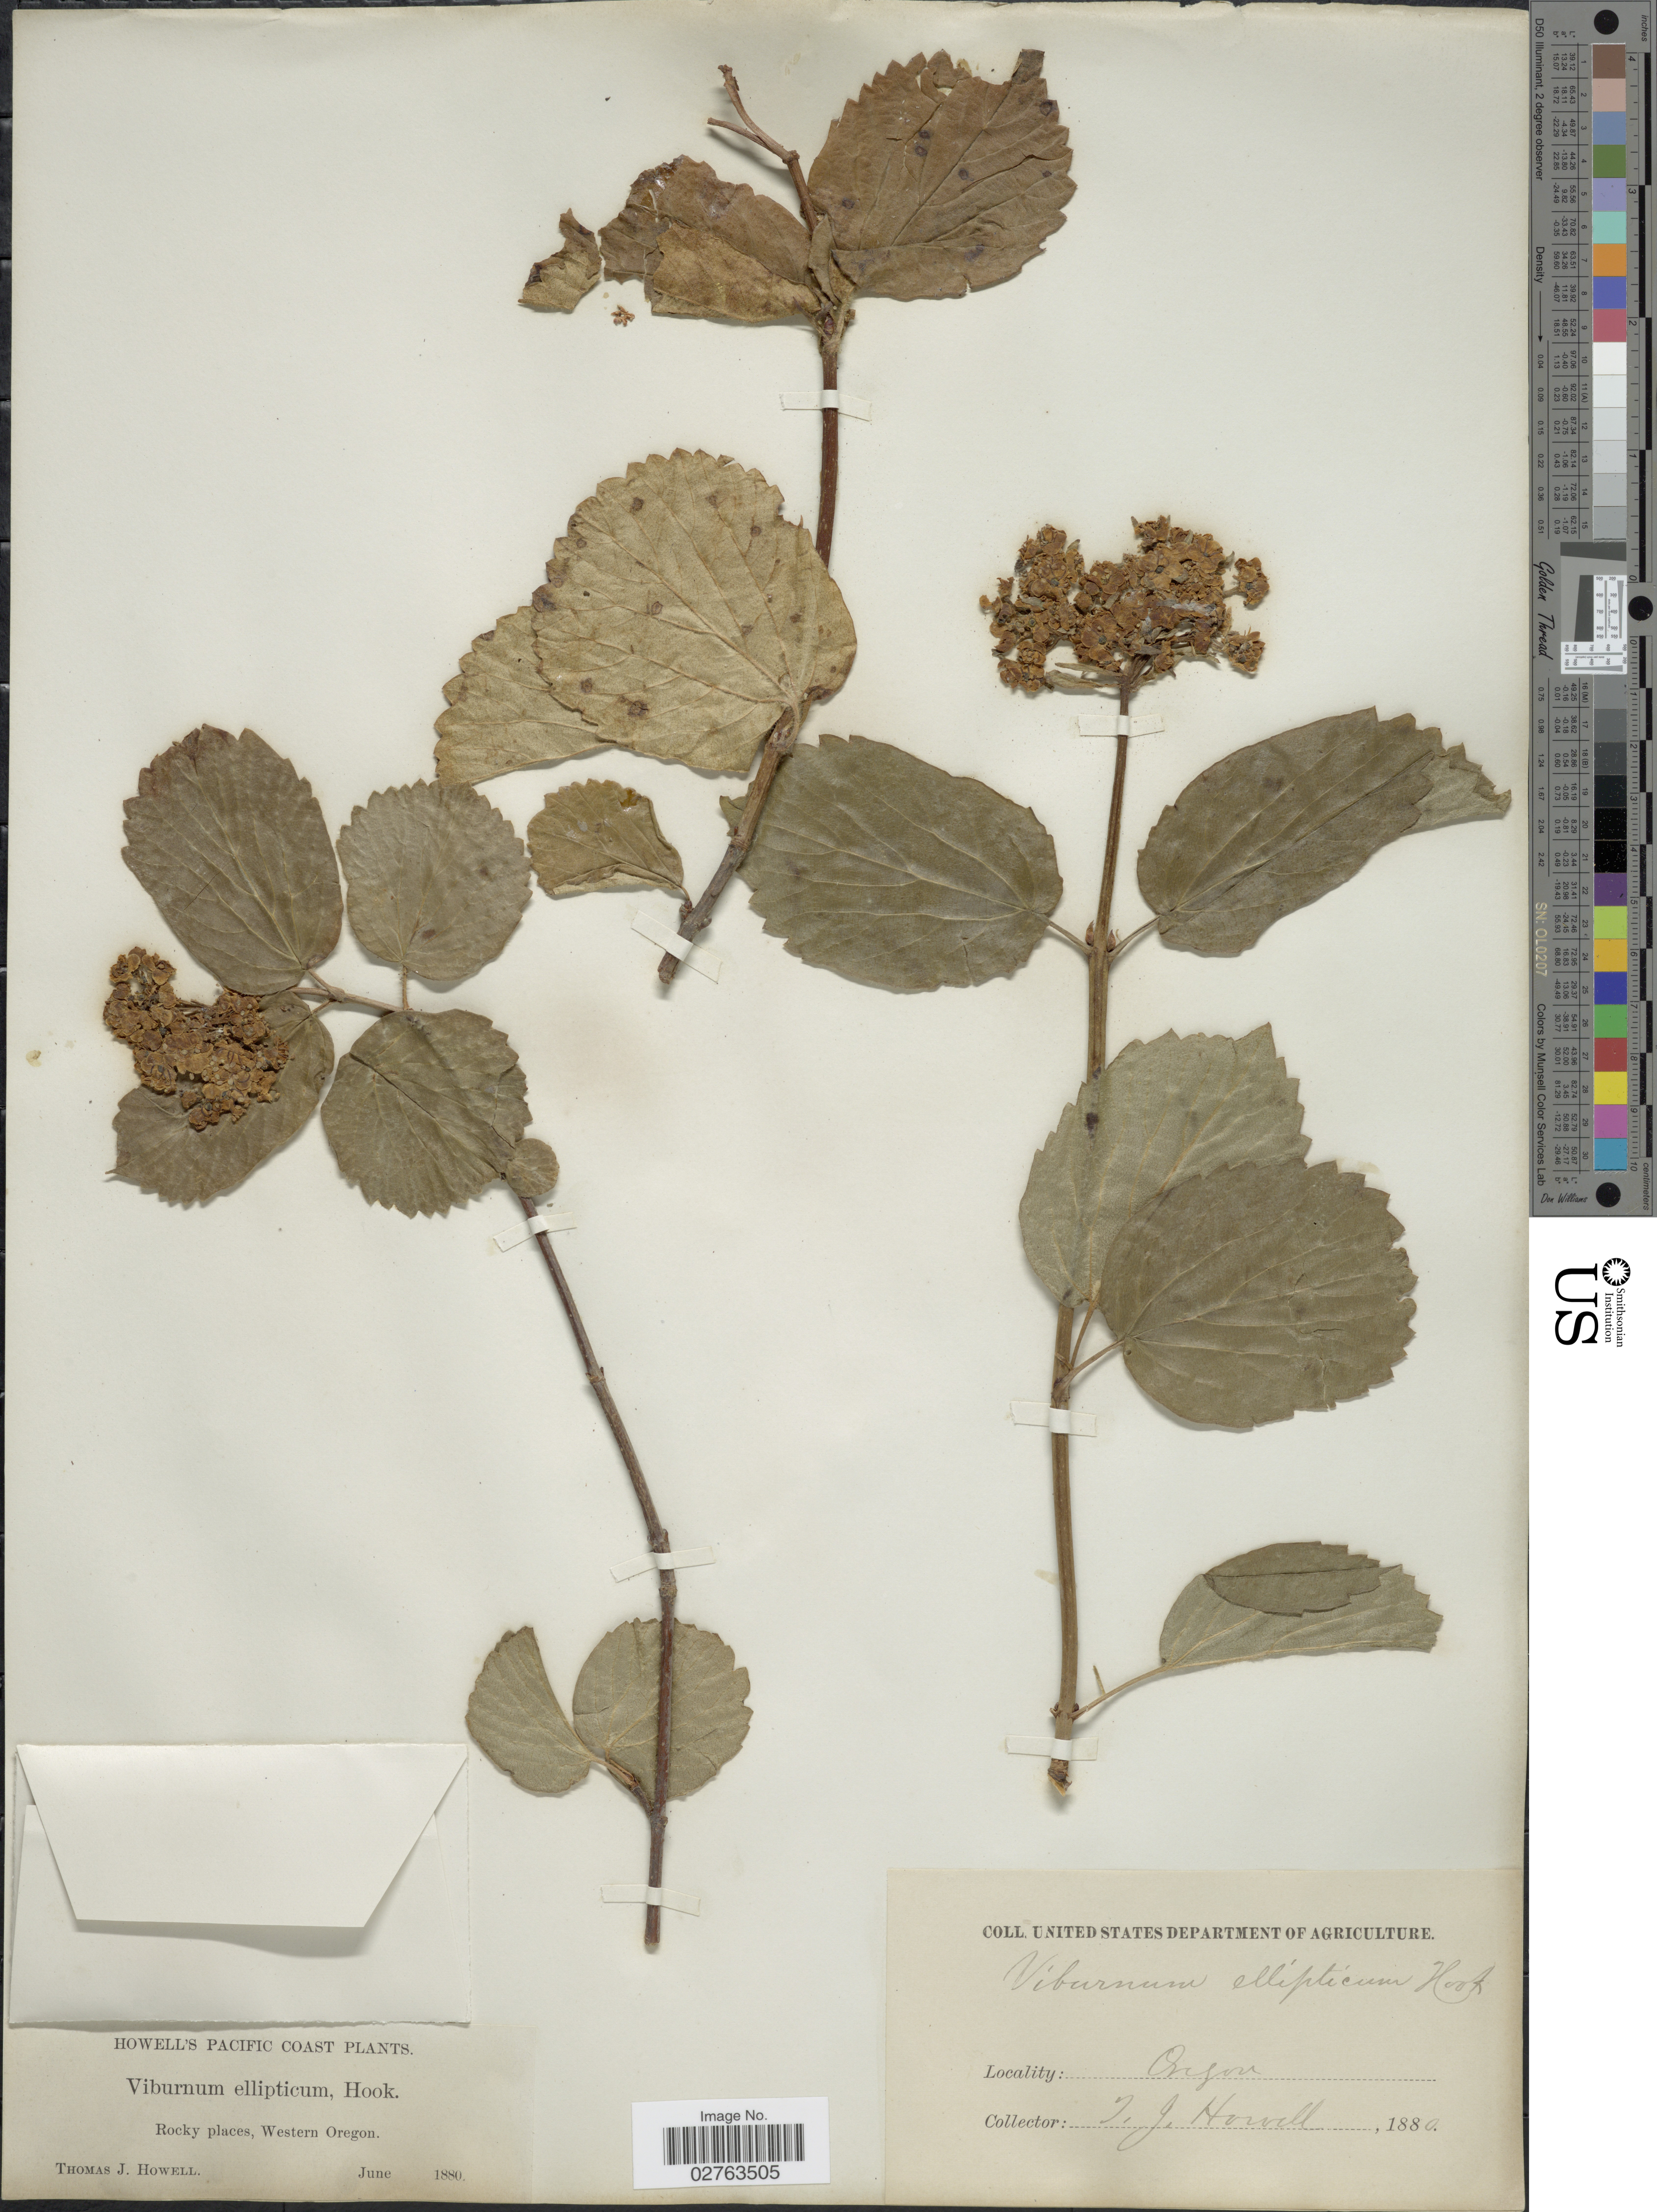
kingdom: Plantae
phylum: Tracheophyta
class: Magnoliopsida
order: Dipsacales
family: Viburnaceae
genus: Viburnum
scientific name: Viburnum ellipticum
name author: Hook.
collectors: T. J. Howell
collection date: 1880-06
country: United States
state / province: Oregon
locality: Rocky places, Western Oregon.